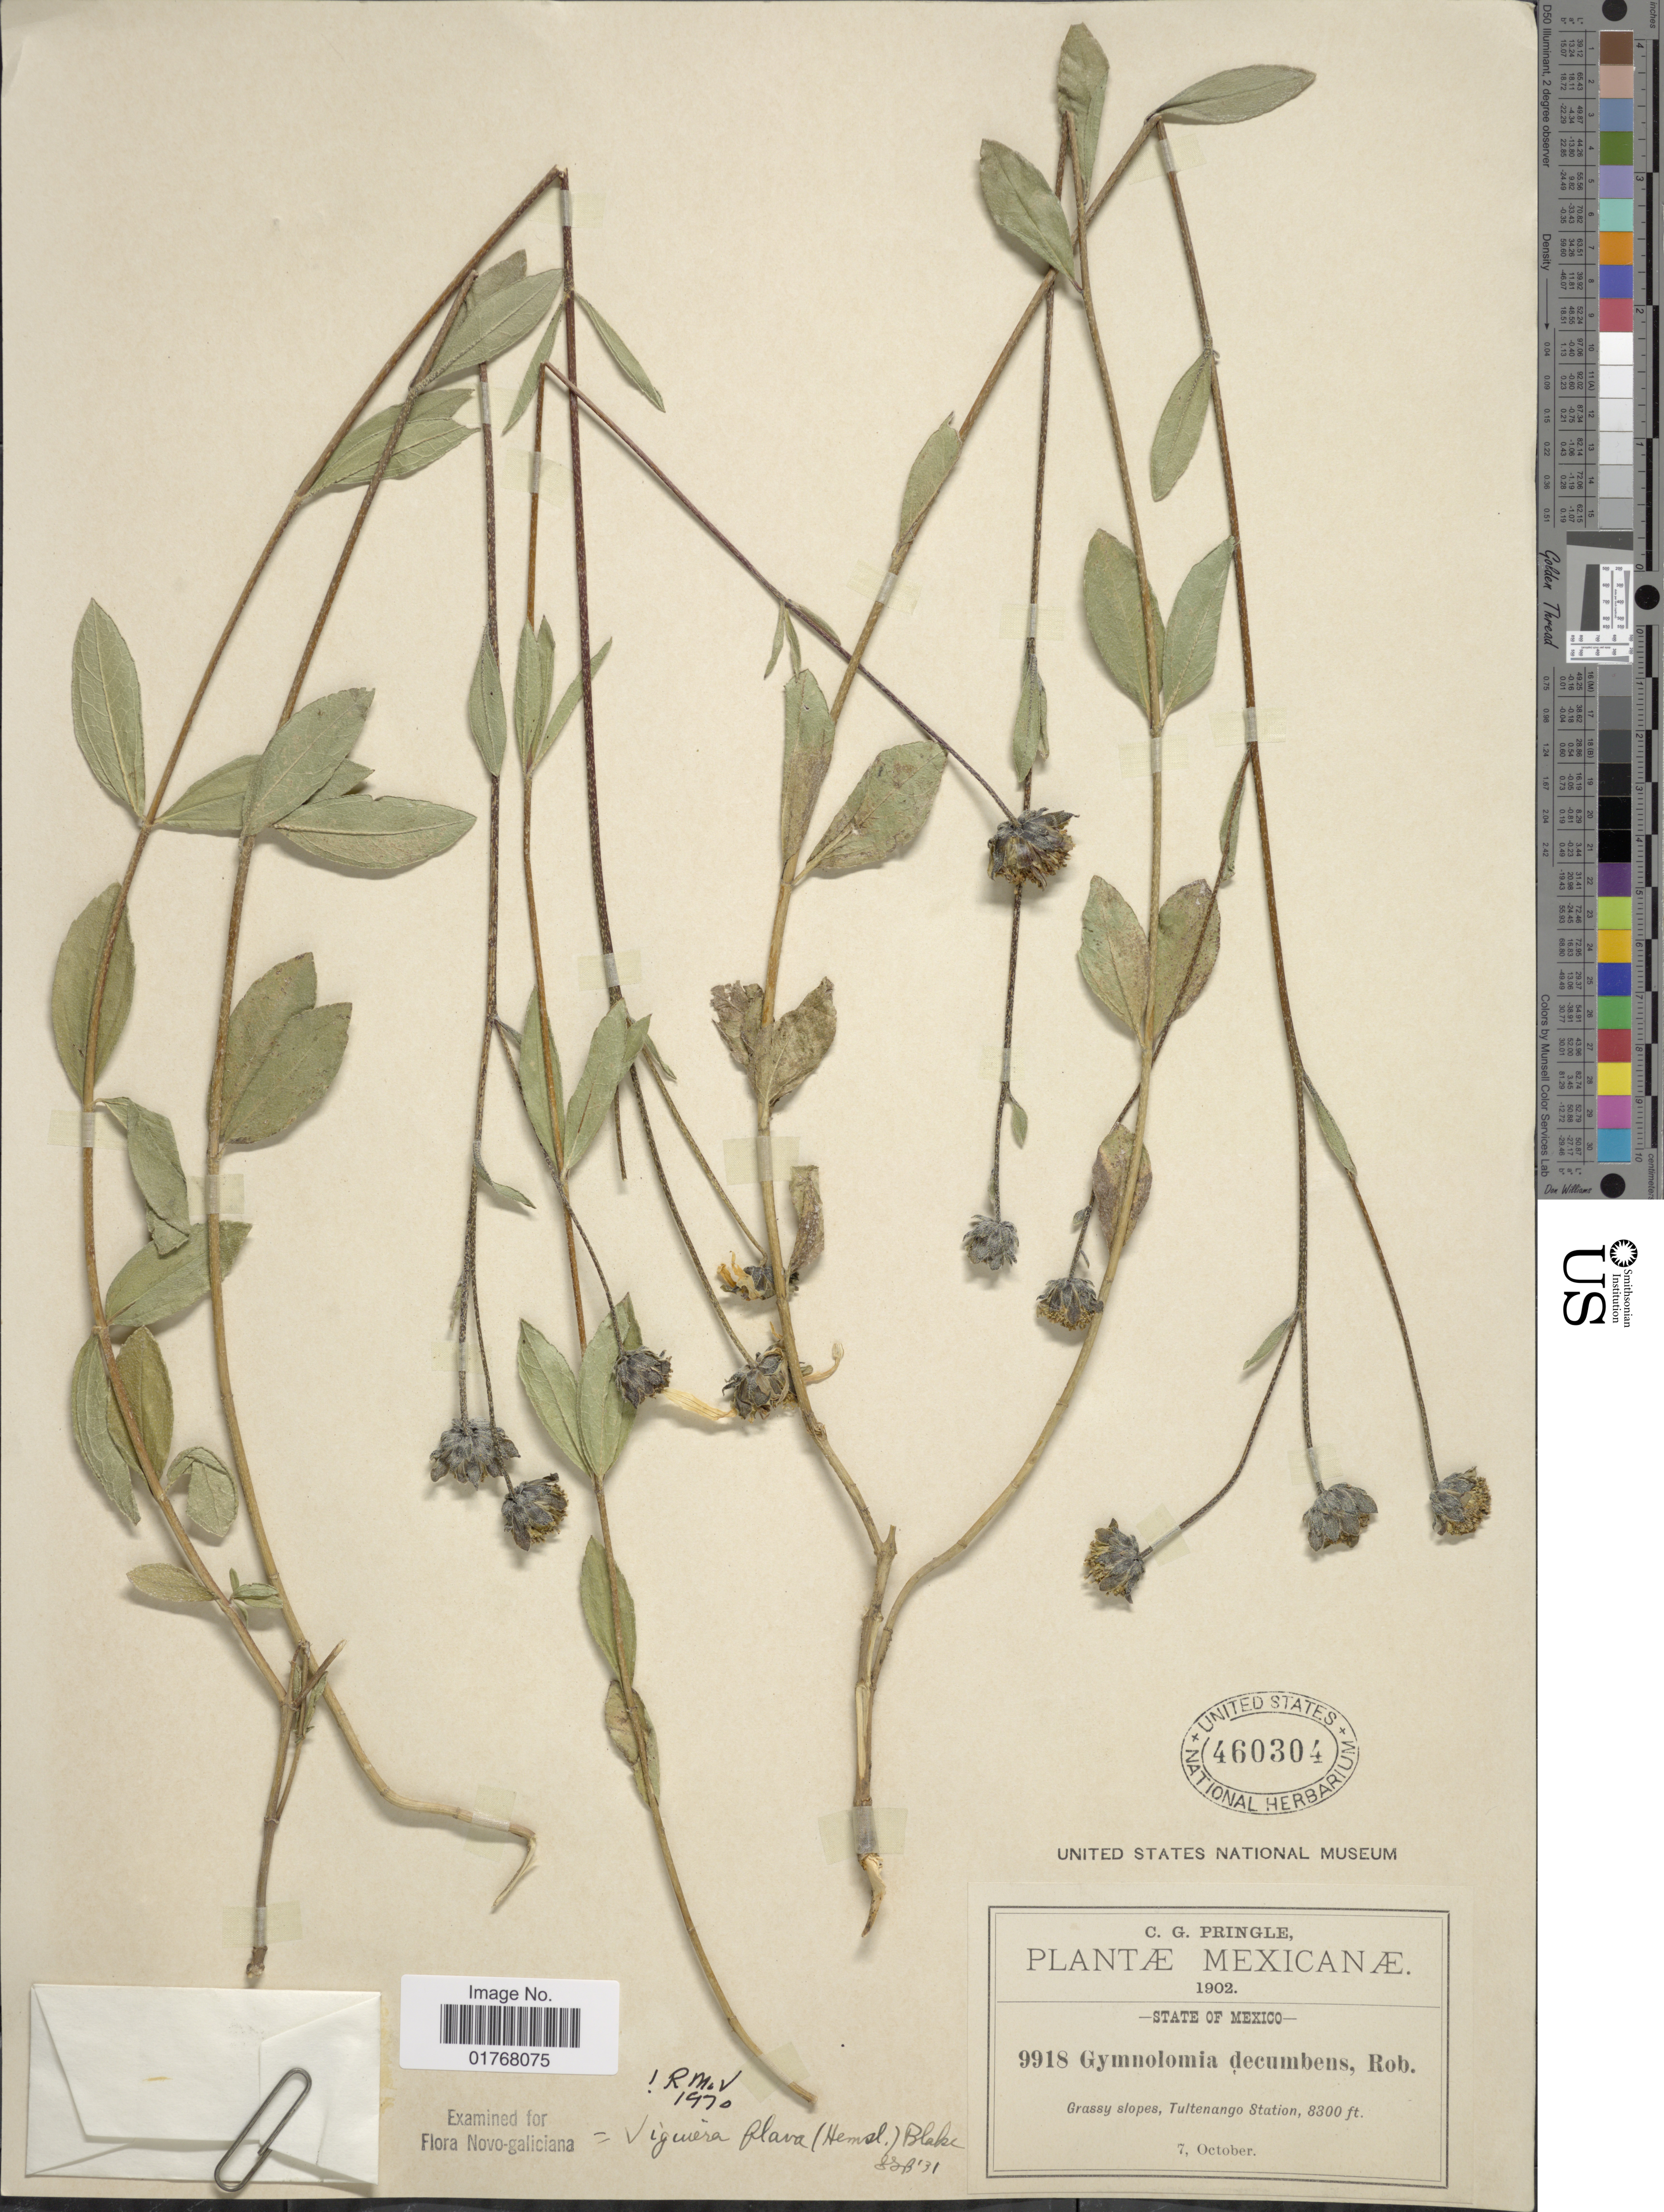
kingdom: Plantae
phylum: Tracheophyta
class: Magnoliopsida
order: Asterales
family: Asteraceae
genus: Viguiera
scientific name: Viguiera flava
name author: (Hemsl.) Blake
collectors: C. G. Pringle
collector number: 9918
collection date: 1902-10-07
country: Mexico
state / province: México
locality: Grassy slopes, Tultenango Station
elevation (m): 2530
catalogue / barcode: US 460304